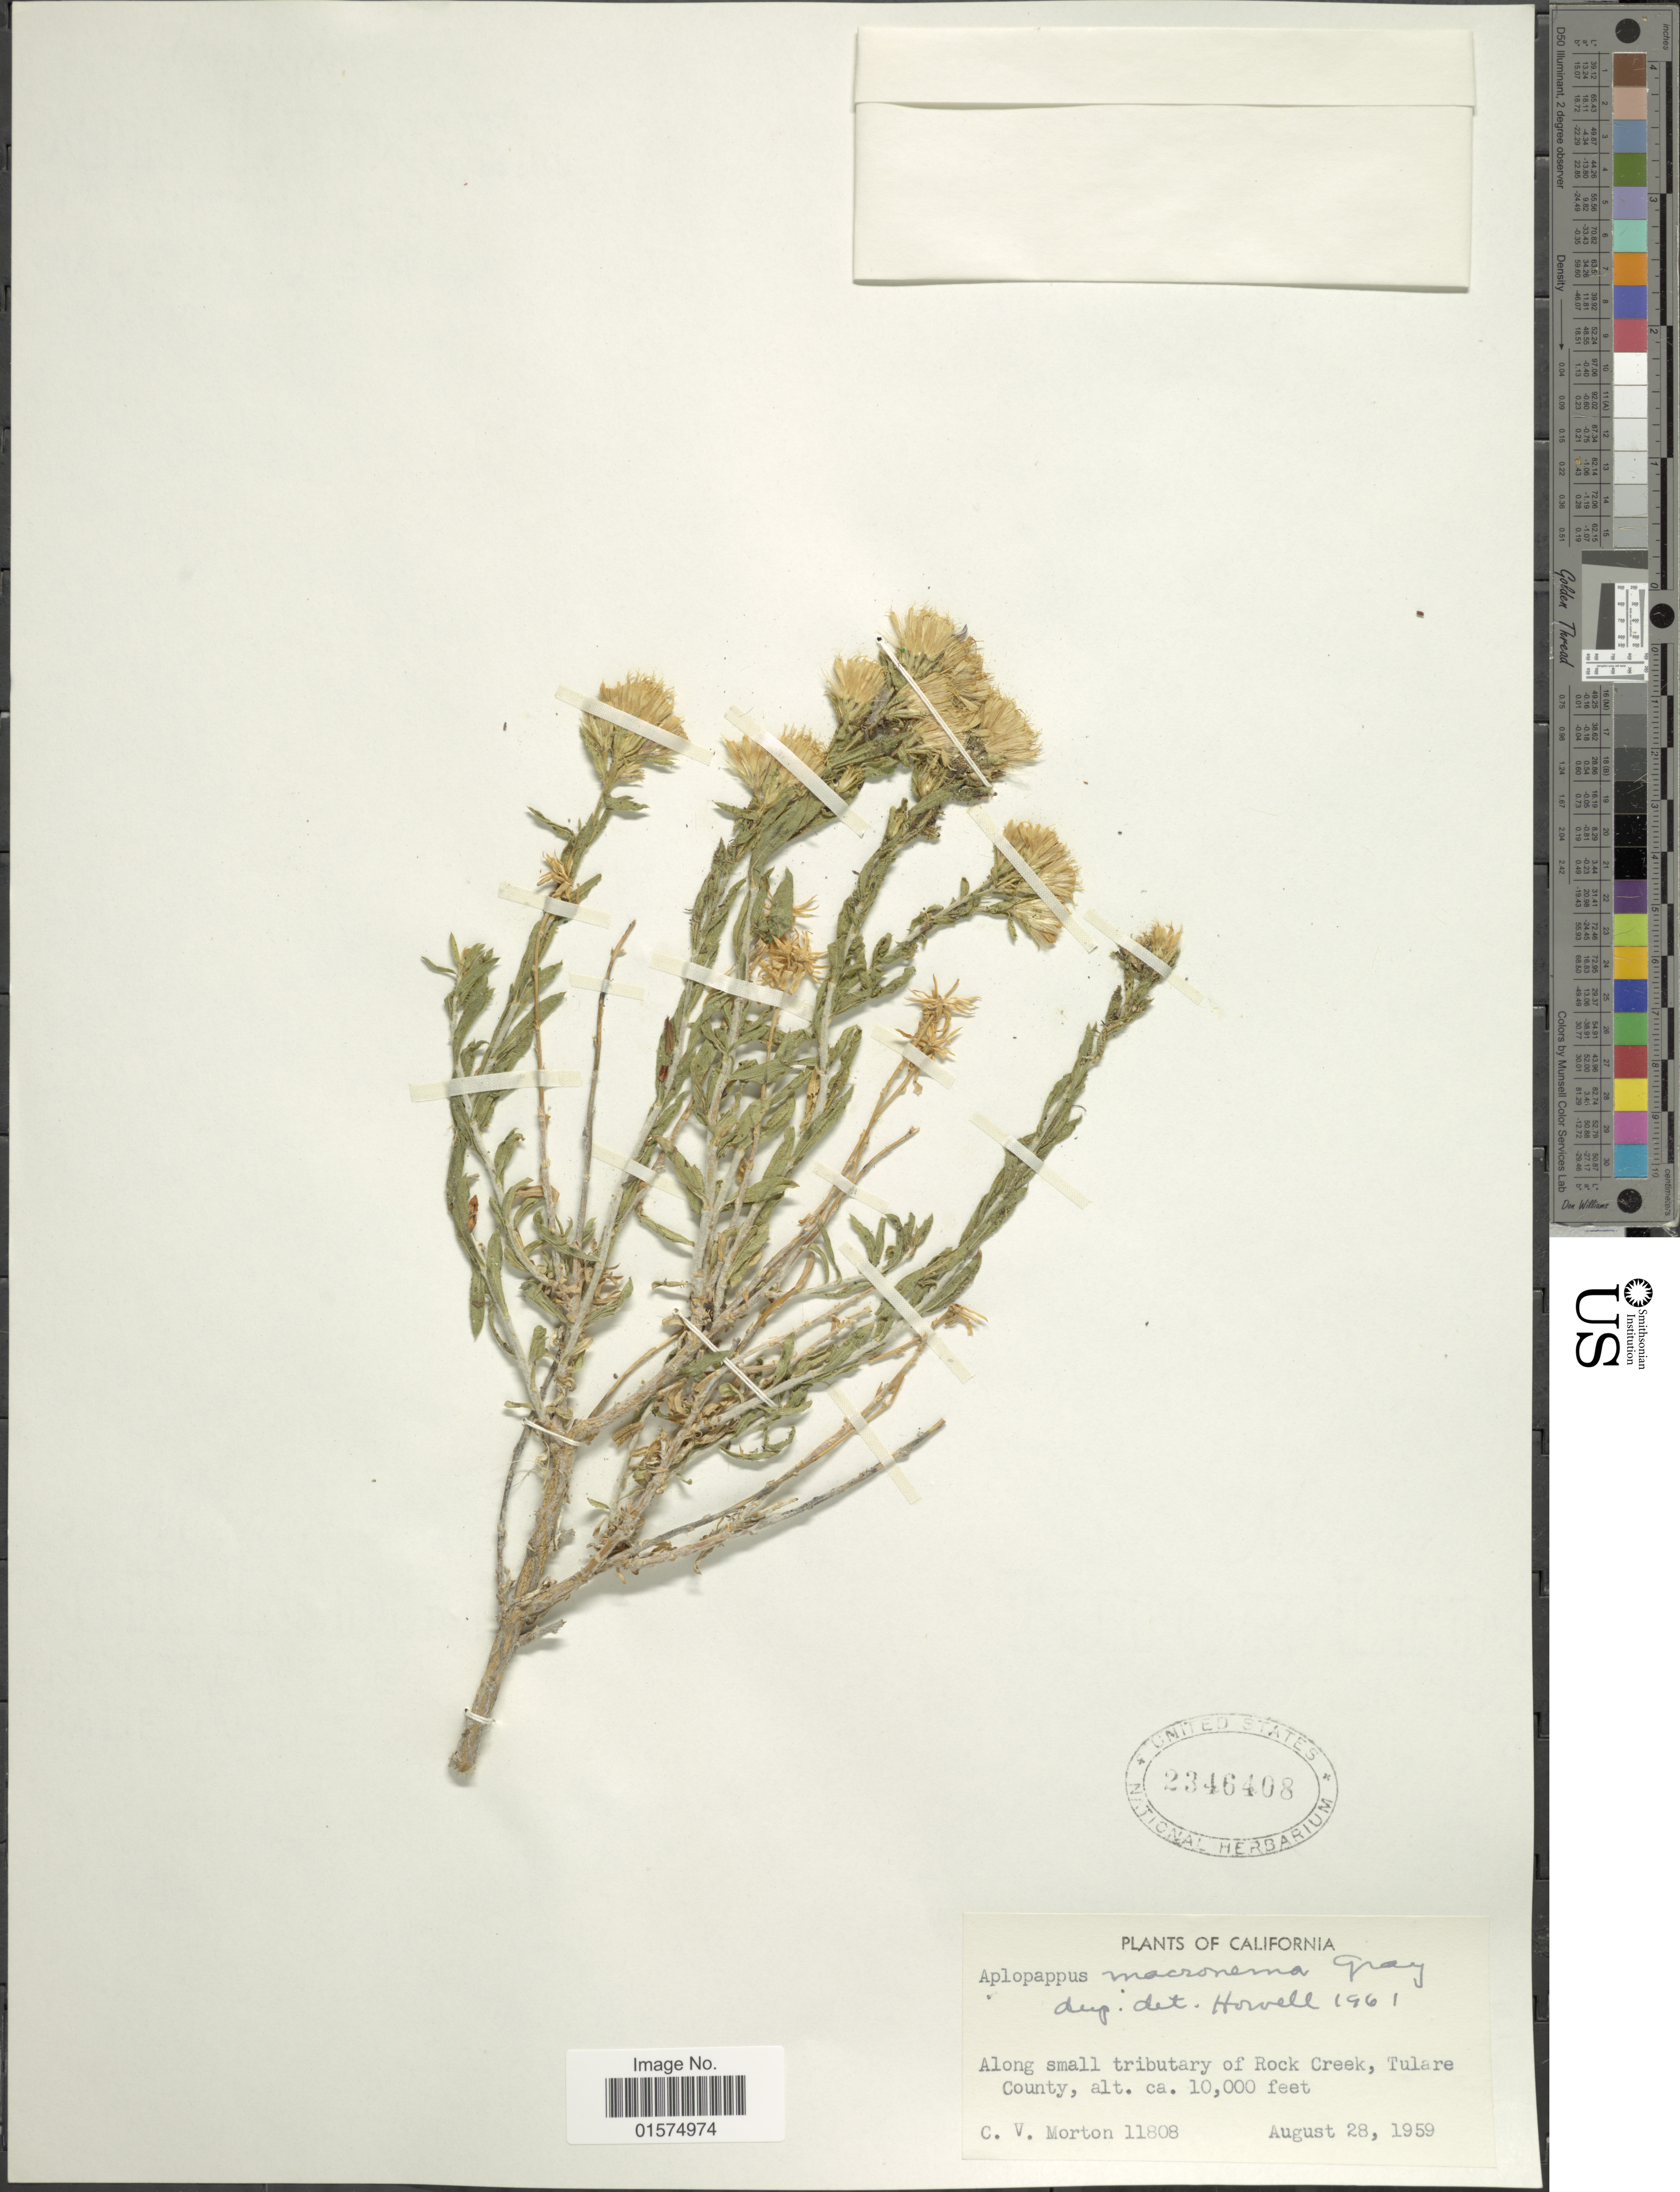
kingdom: Plantae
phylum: Tracheophyta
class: Magnoliopsida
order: Asterales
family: Asteraceae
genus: Ericameria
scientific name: Ericameria discoidea var. discoidea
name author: (Nutt.) G.L. Nesom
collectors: C. V. Morton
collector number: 11808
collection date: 1959-08-28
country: United States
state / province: California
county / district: Tulare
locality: Along small tributary of Rock Creek, Tulare County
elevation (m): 3048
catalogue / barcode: US 2346408